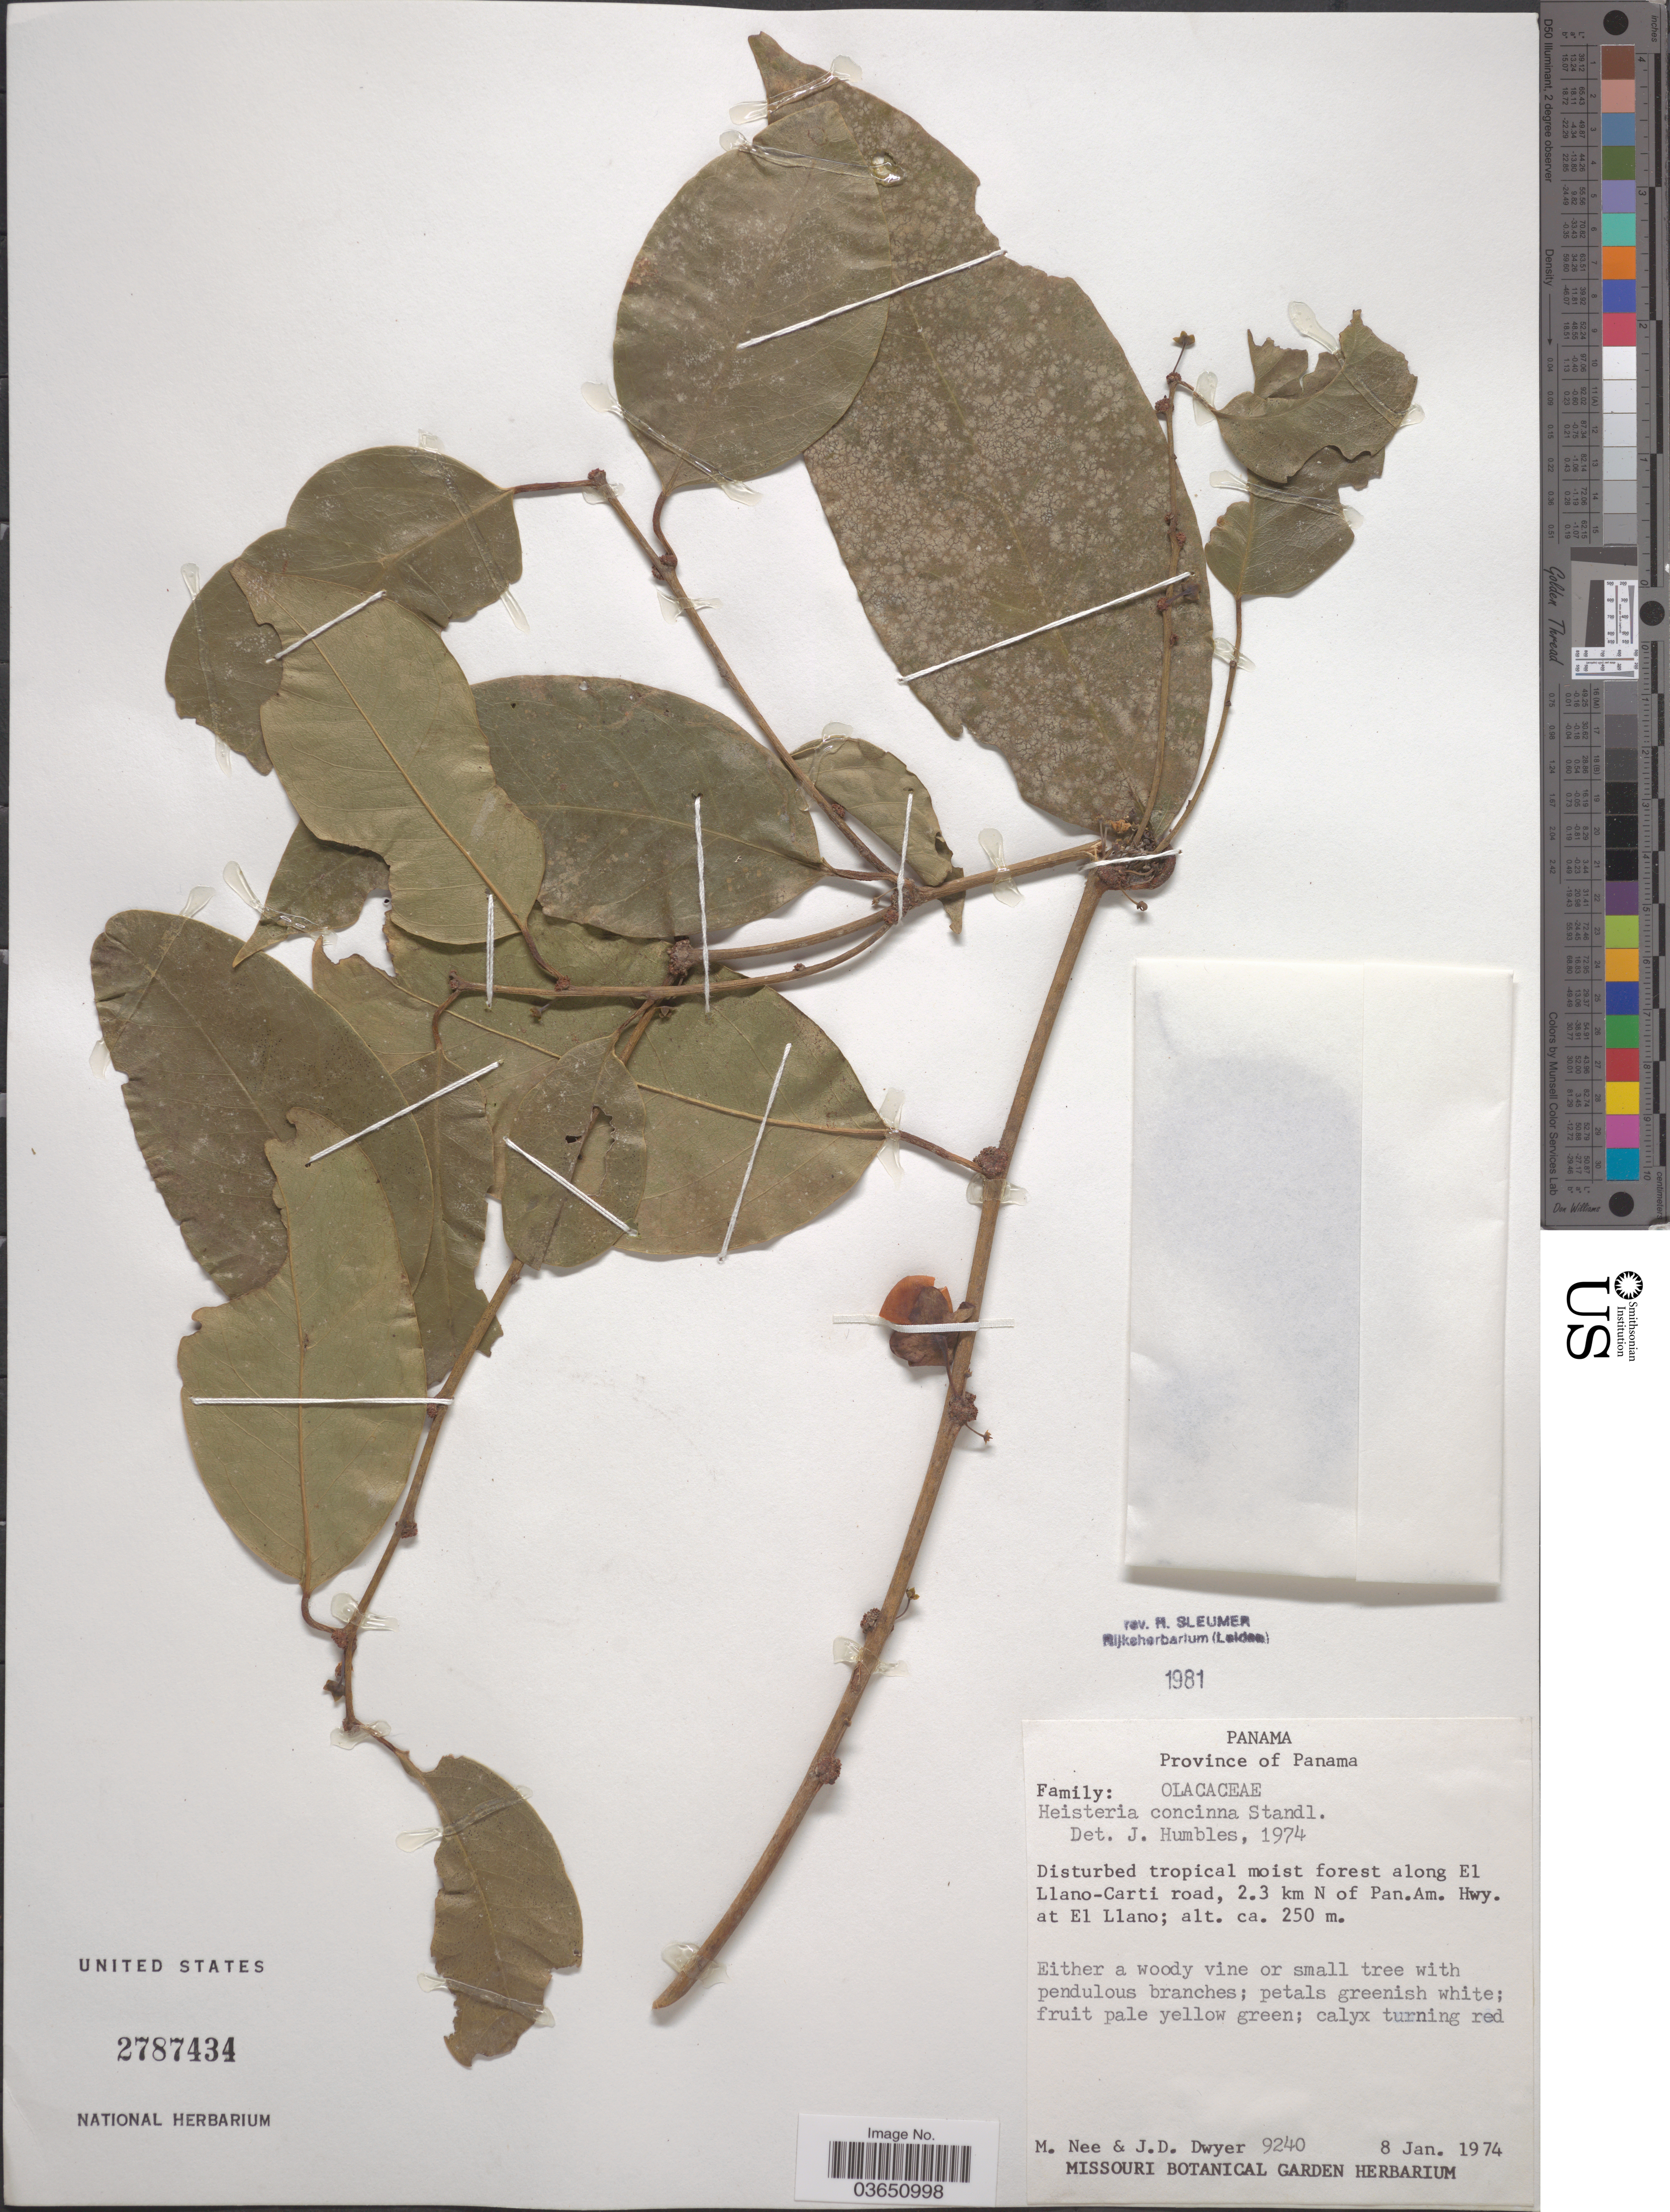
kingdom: Plantae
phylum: Tracheophyta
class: Magnoliopsida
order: Santalales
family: Erythropalaceae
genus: Heisteria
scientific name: Heisteria concinna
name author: Standl.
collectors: M. Nee & J. D. Dwyer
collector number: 9240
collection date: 1974-01-08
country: Panama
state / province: Panamá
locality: Disturbed tropical moist forest along El Llano-Carti road, 2.3 km N of Pan.Am. Hwy. at El Llano.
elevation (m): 250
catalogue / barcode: US 2787434